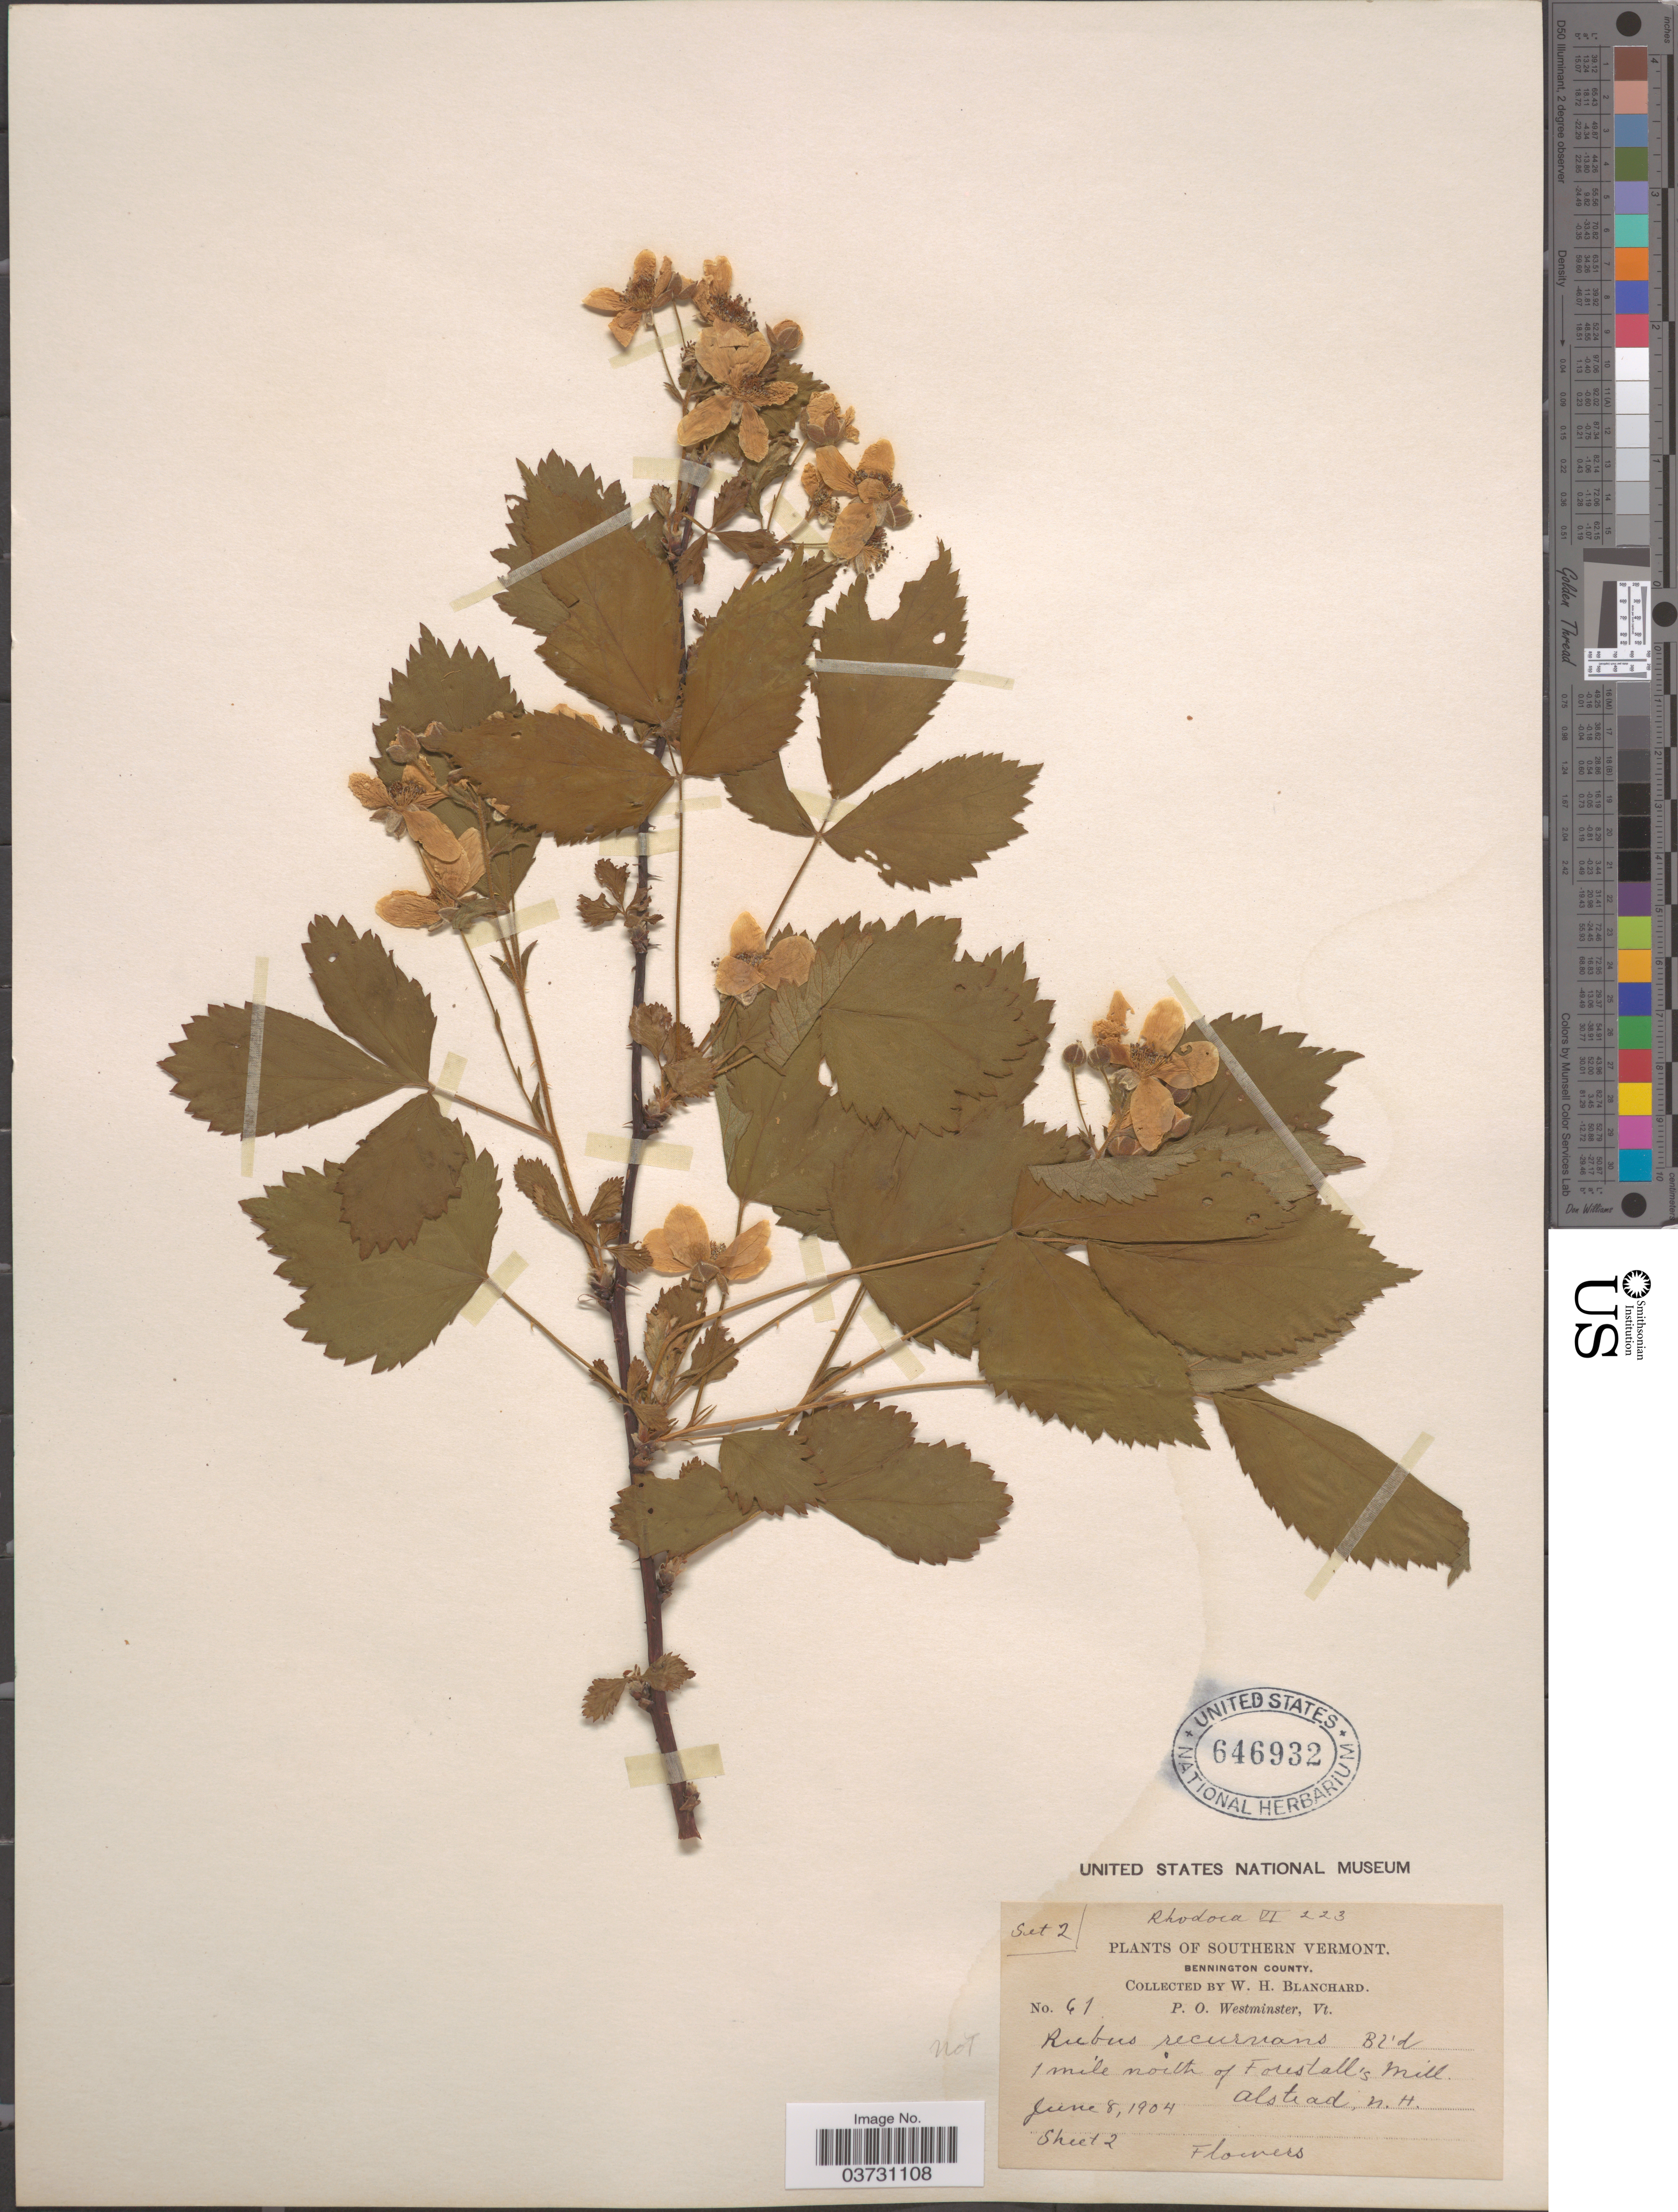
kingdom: Plantae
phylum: Tracheophyta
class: Magnoliopsida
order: Rosales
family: Rosaceae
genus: Rubus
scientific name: Rubus recurvans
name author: Blanch.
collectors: W. H. Blanchard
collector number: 61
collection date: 1904-06-08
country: United States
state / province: New Hampshire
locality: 1 mile north of Forestall's Mill, Alstead.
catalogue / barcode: US 646932